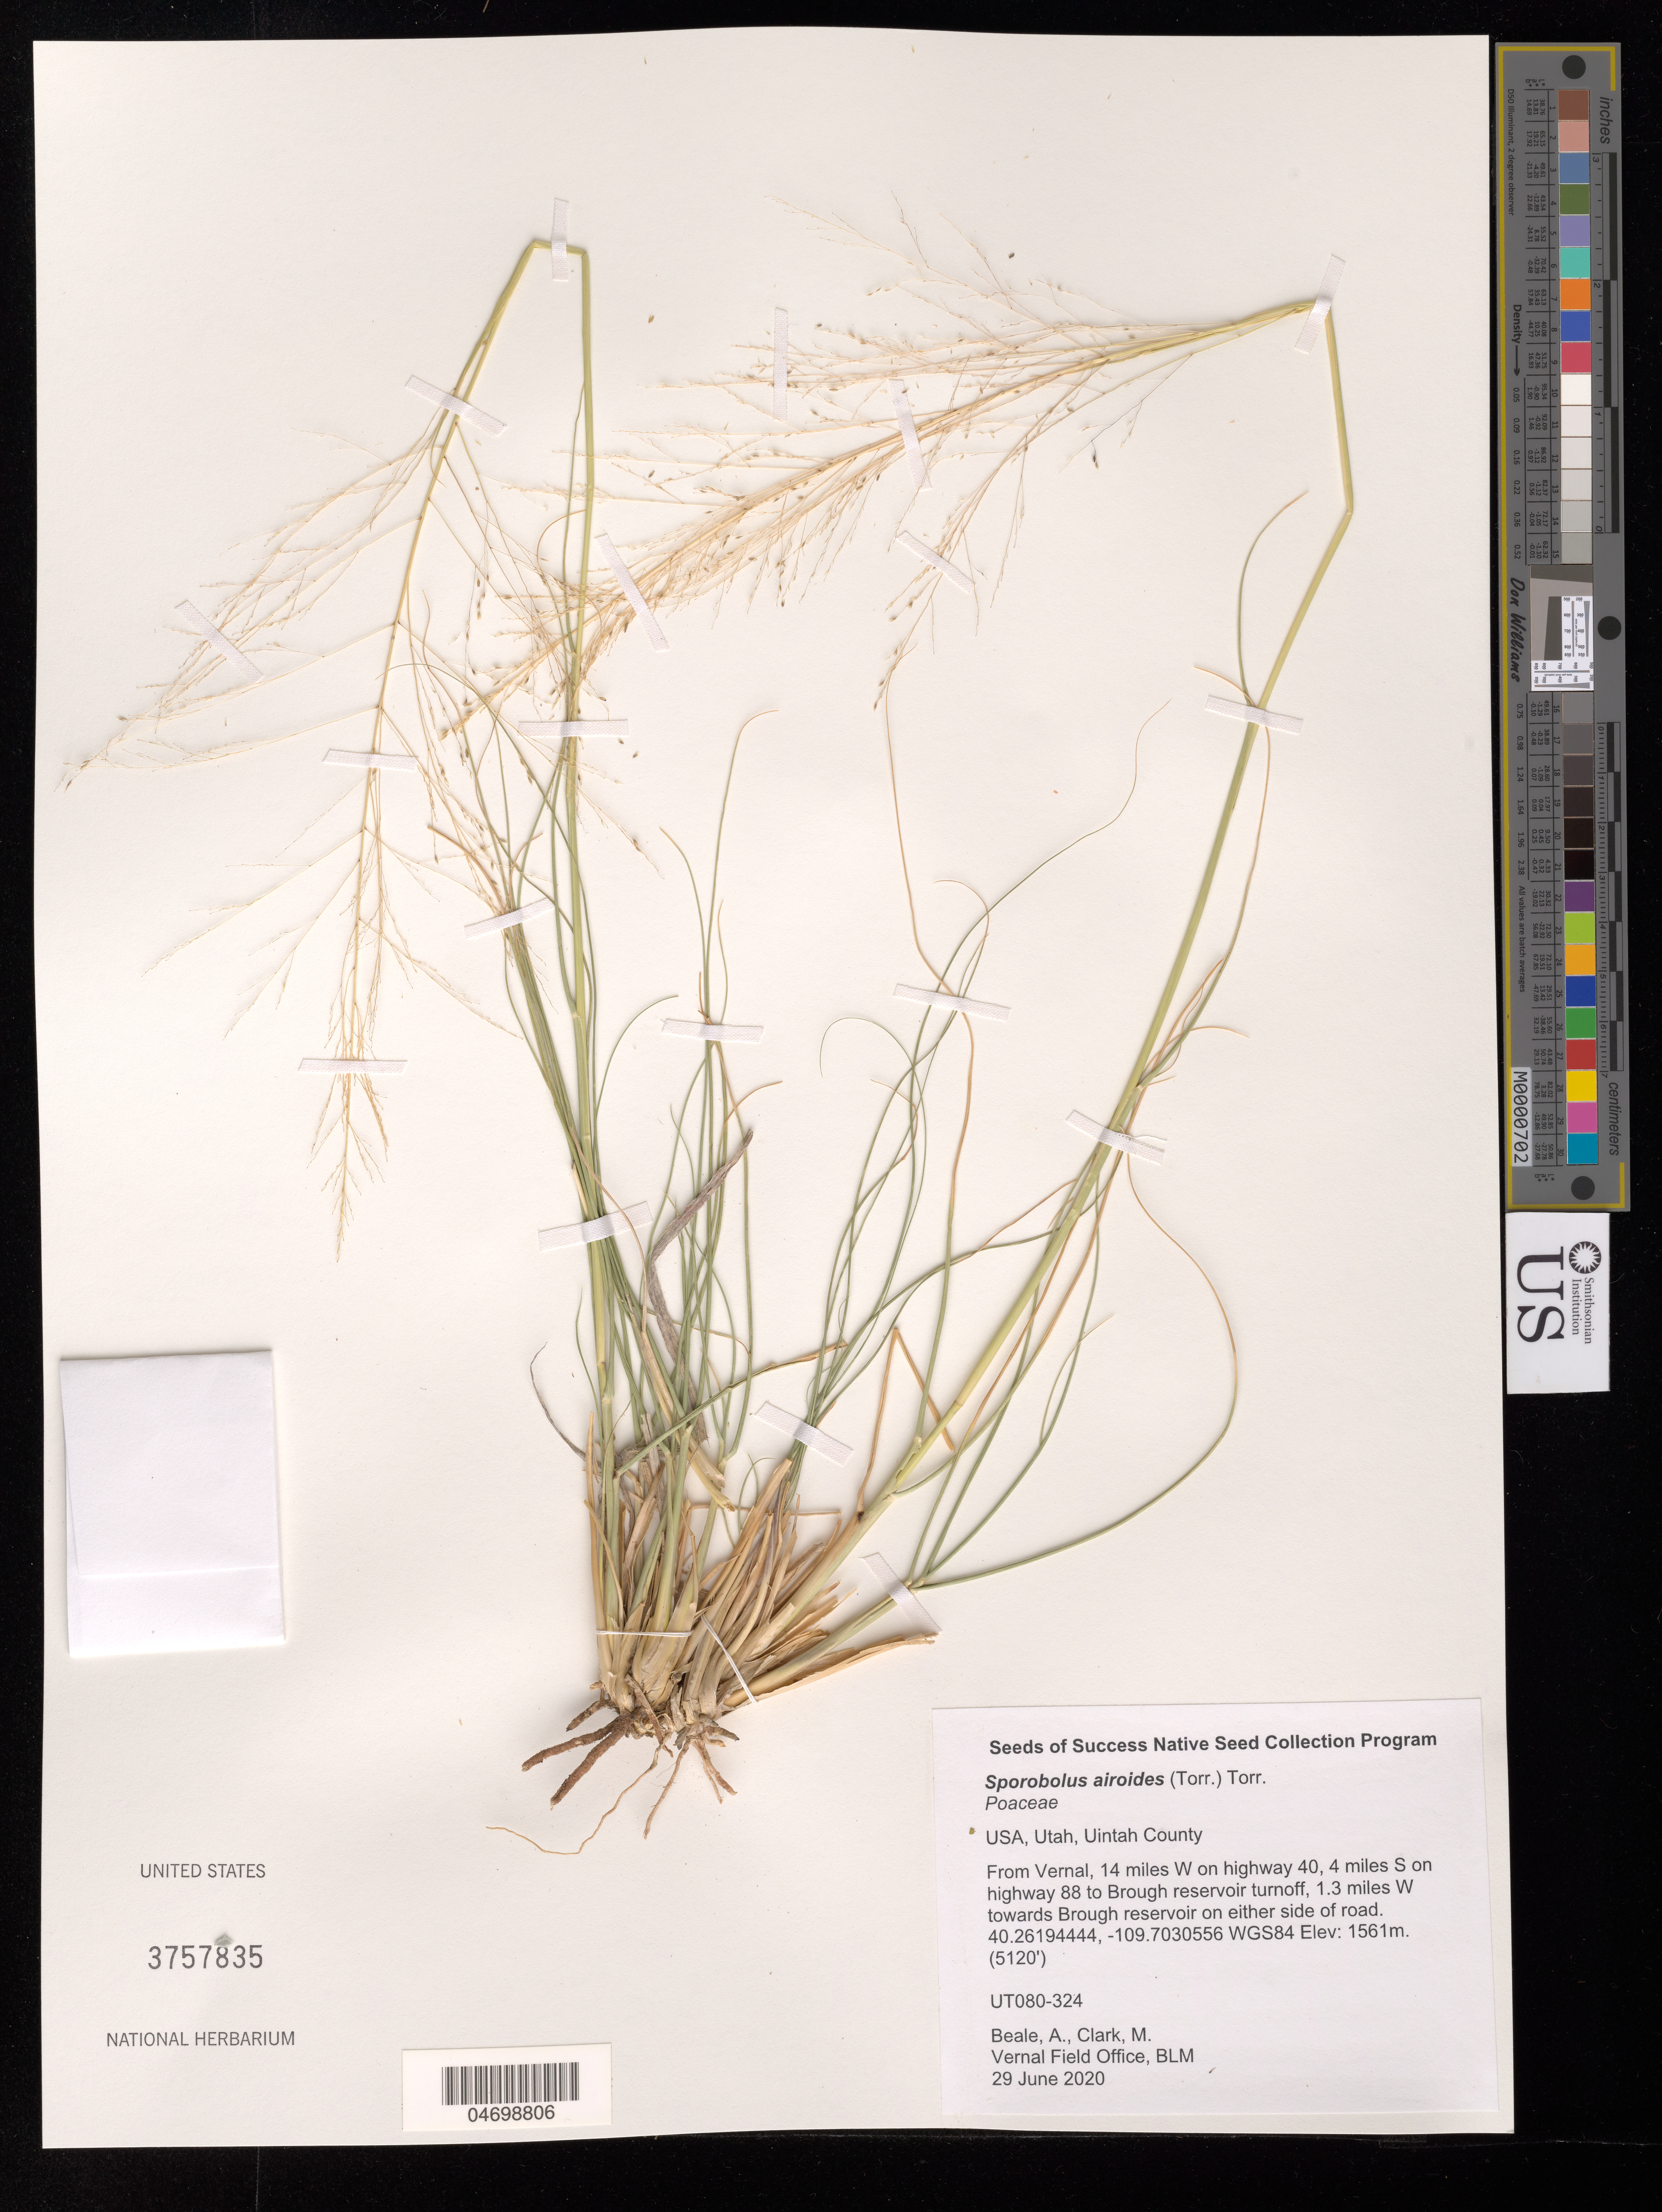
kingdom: Plantae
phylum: Tracheophyta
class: Liliopsida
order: Poales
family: Poaceae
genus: Sporobolus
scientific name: Sporobolus airoides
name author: (Torr.) Torr.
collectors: A. Beale & M. Clark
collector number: UT080-324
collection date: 2020-06-29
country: United States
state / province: Utah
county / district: Uintah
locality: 1.3 mi. W towards Brough reservoir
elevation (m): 1561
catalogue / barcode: US 3757835